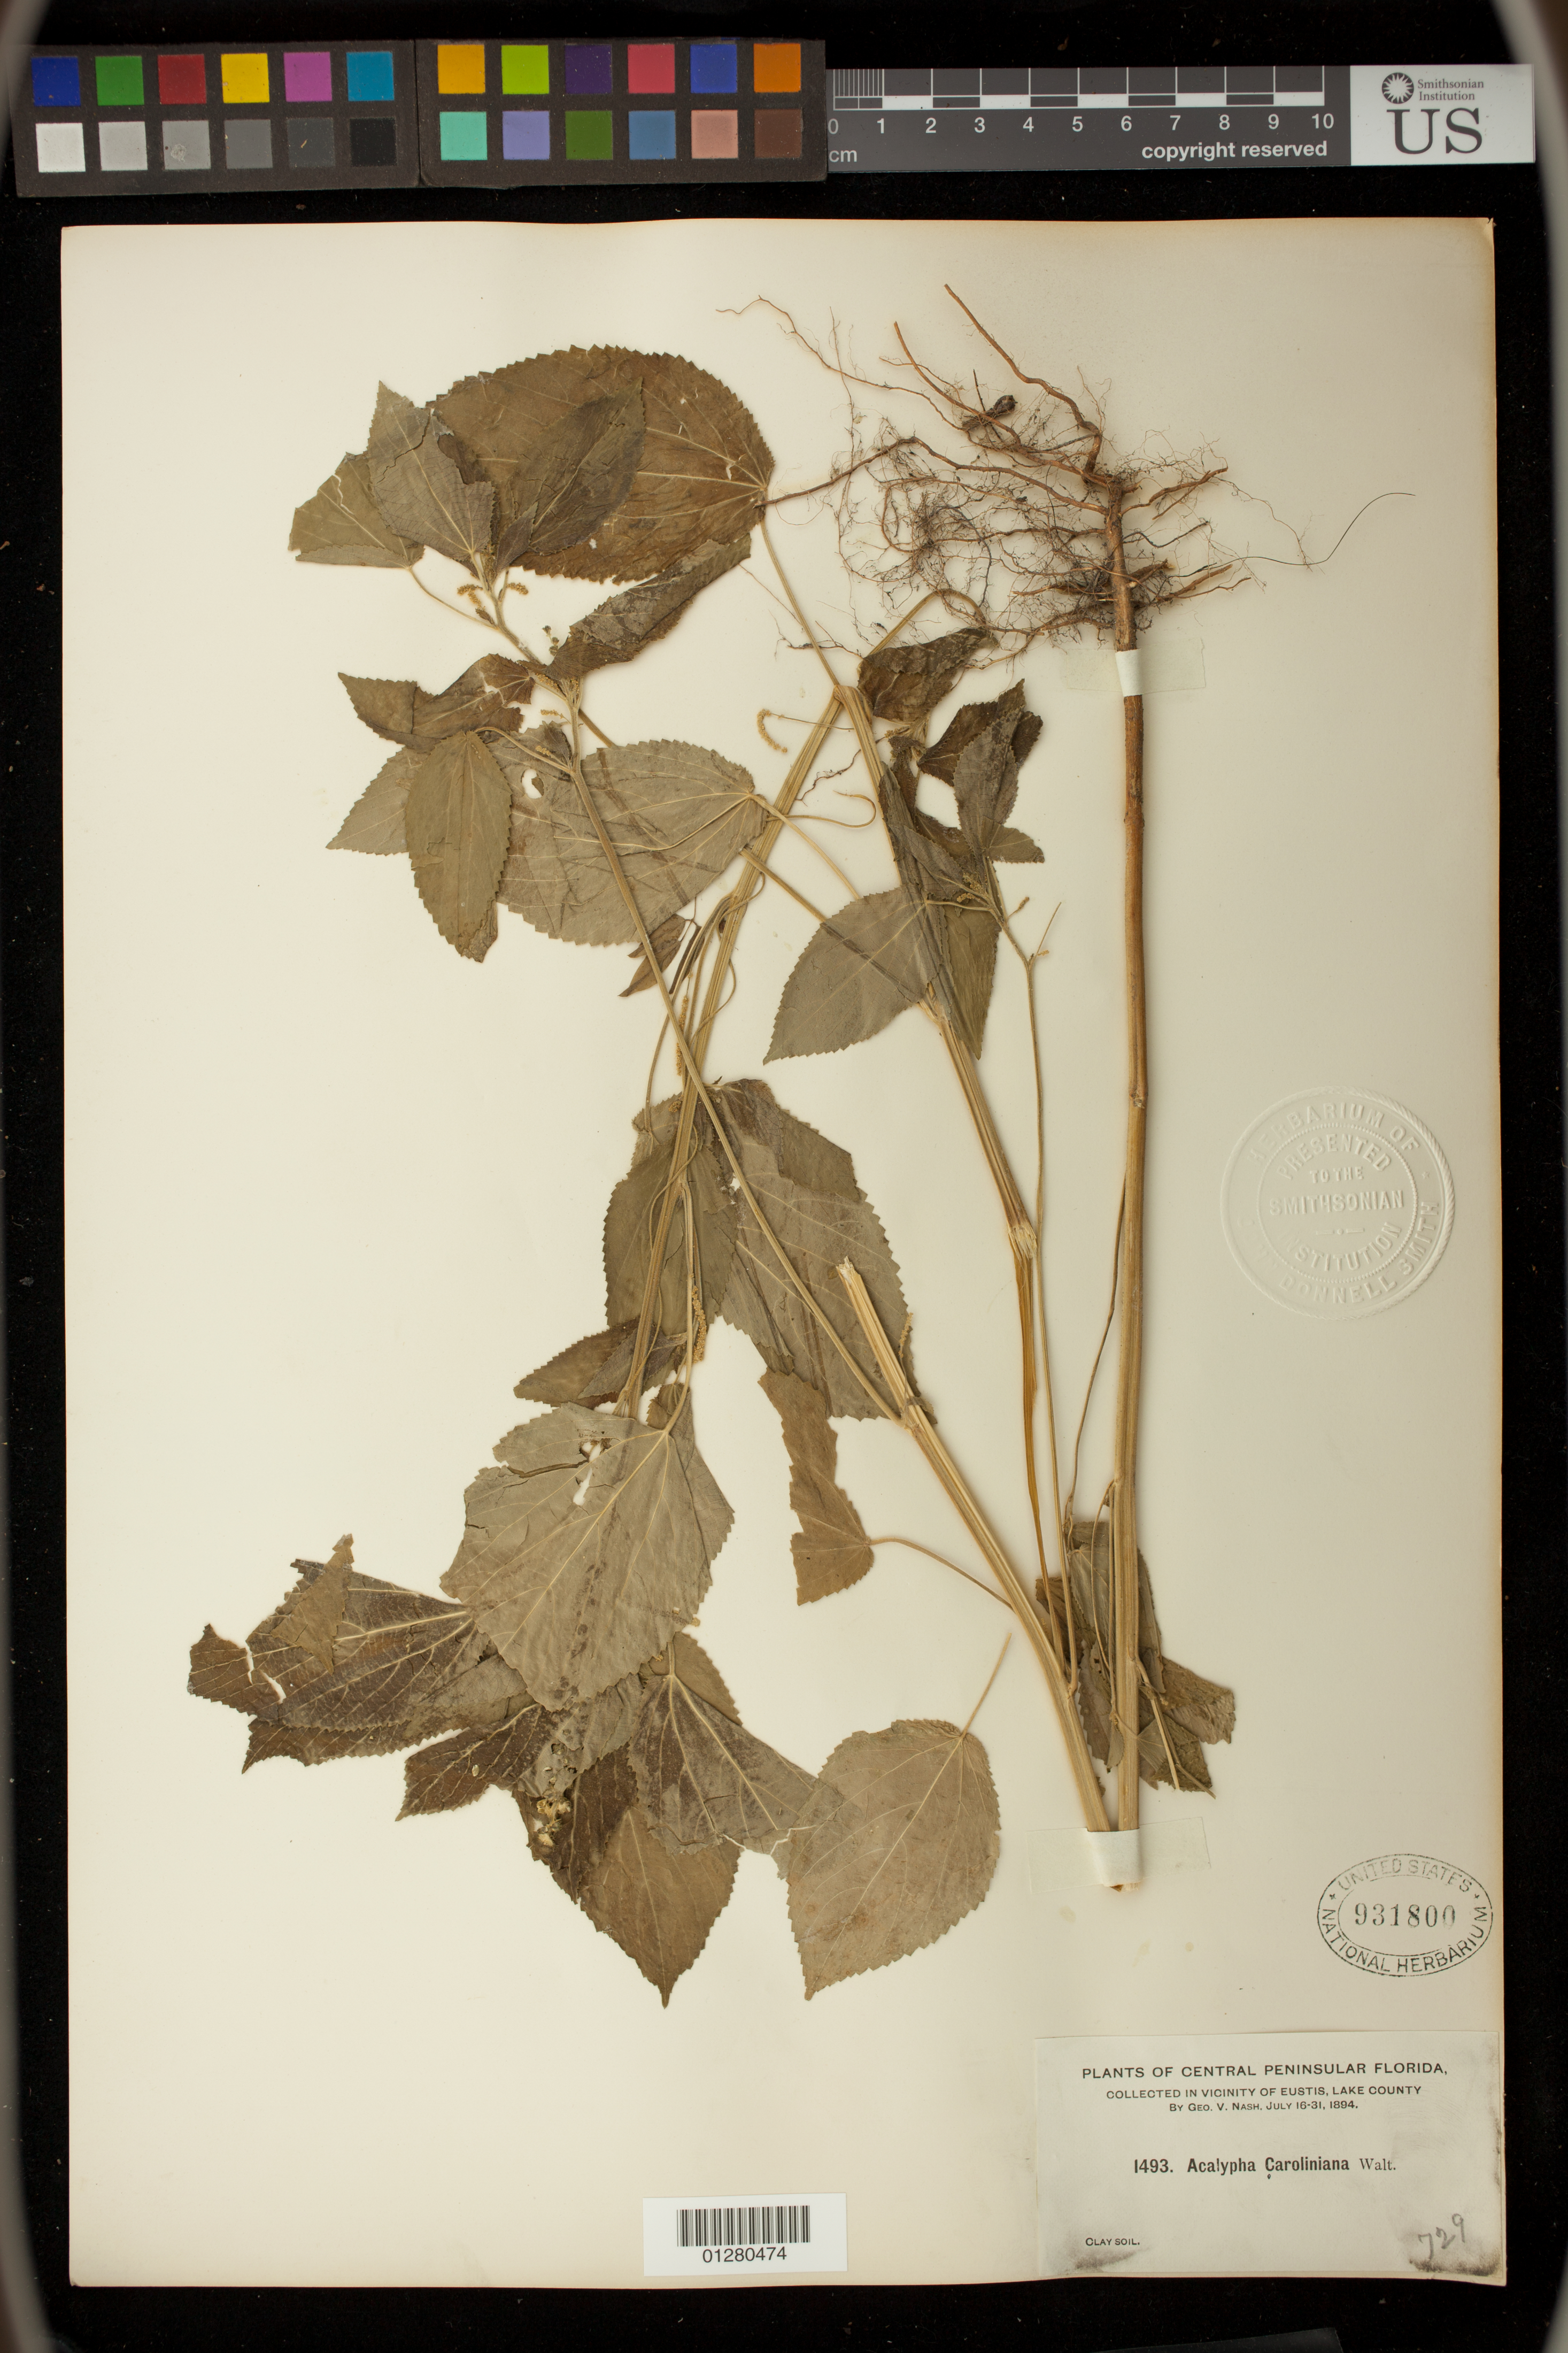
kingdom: Plantae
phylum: Tracheophyta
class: Magnoliopsida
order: Malpighiales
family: Euphorbiaceae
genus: Acalypha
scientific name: Acalypha ostryifolia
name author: Ridd.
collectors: G. V. Nash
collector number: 1493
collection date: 1894-07-16/1894-07-31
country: United States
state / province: Florida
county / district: Lake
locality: in vicinity of Eustis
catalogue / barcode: US 931800